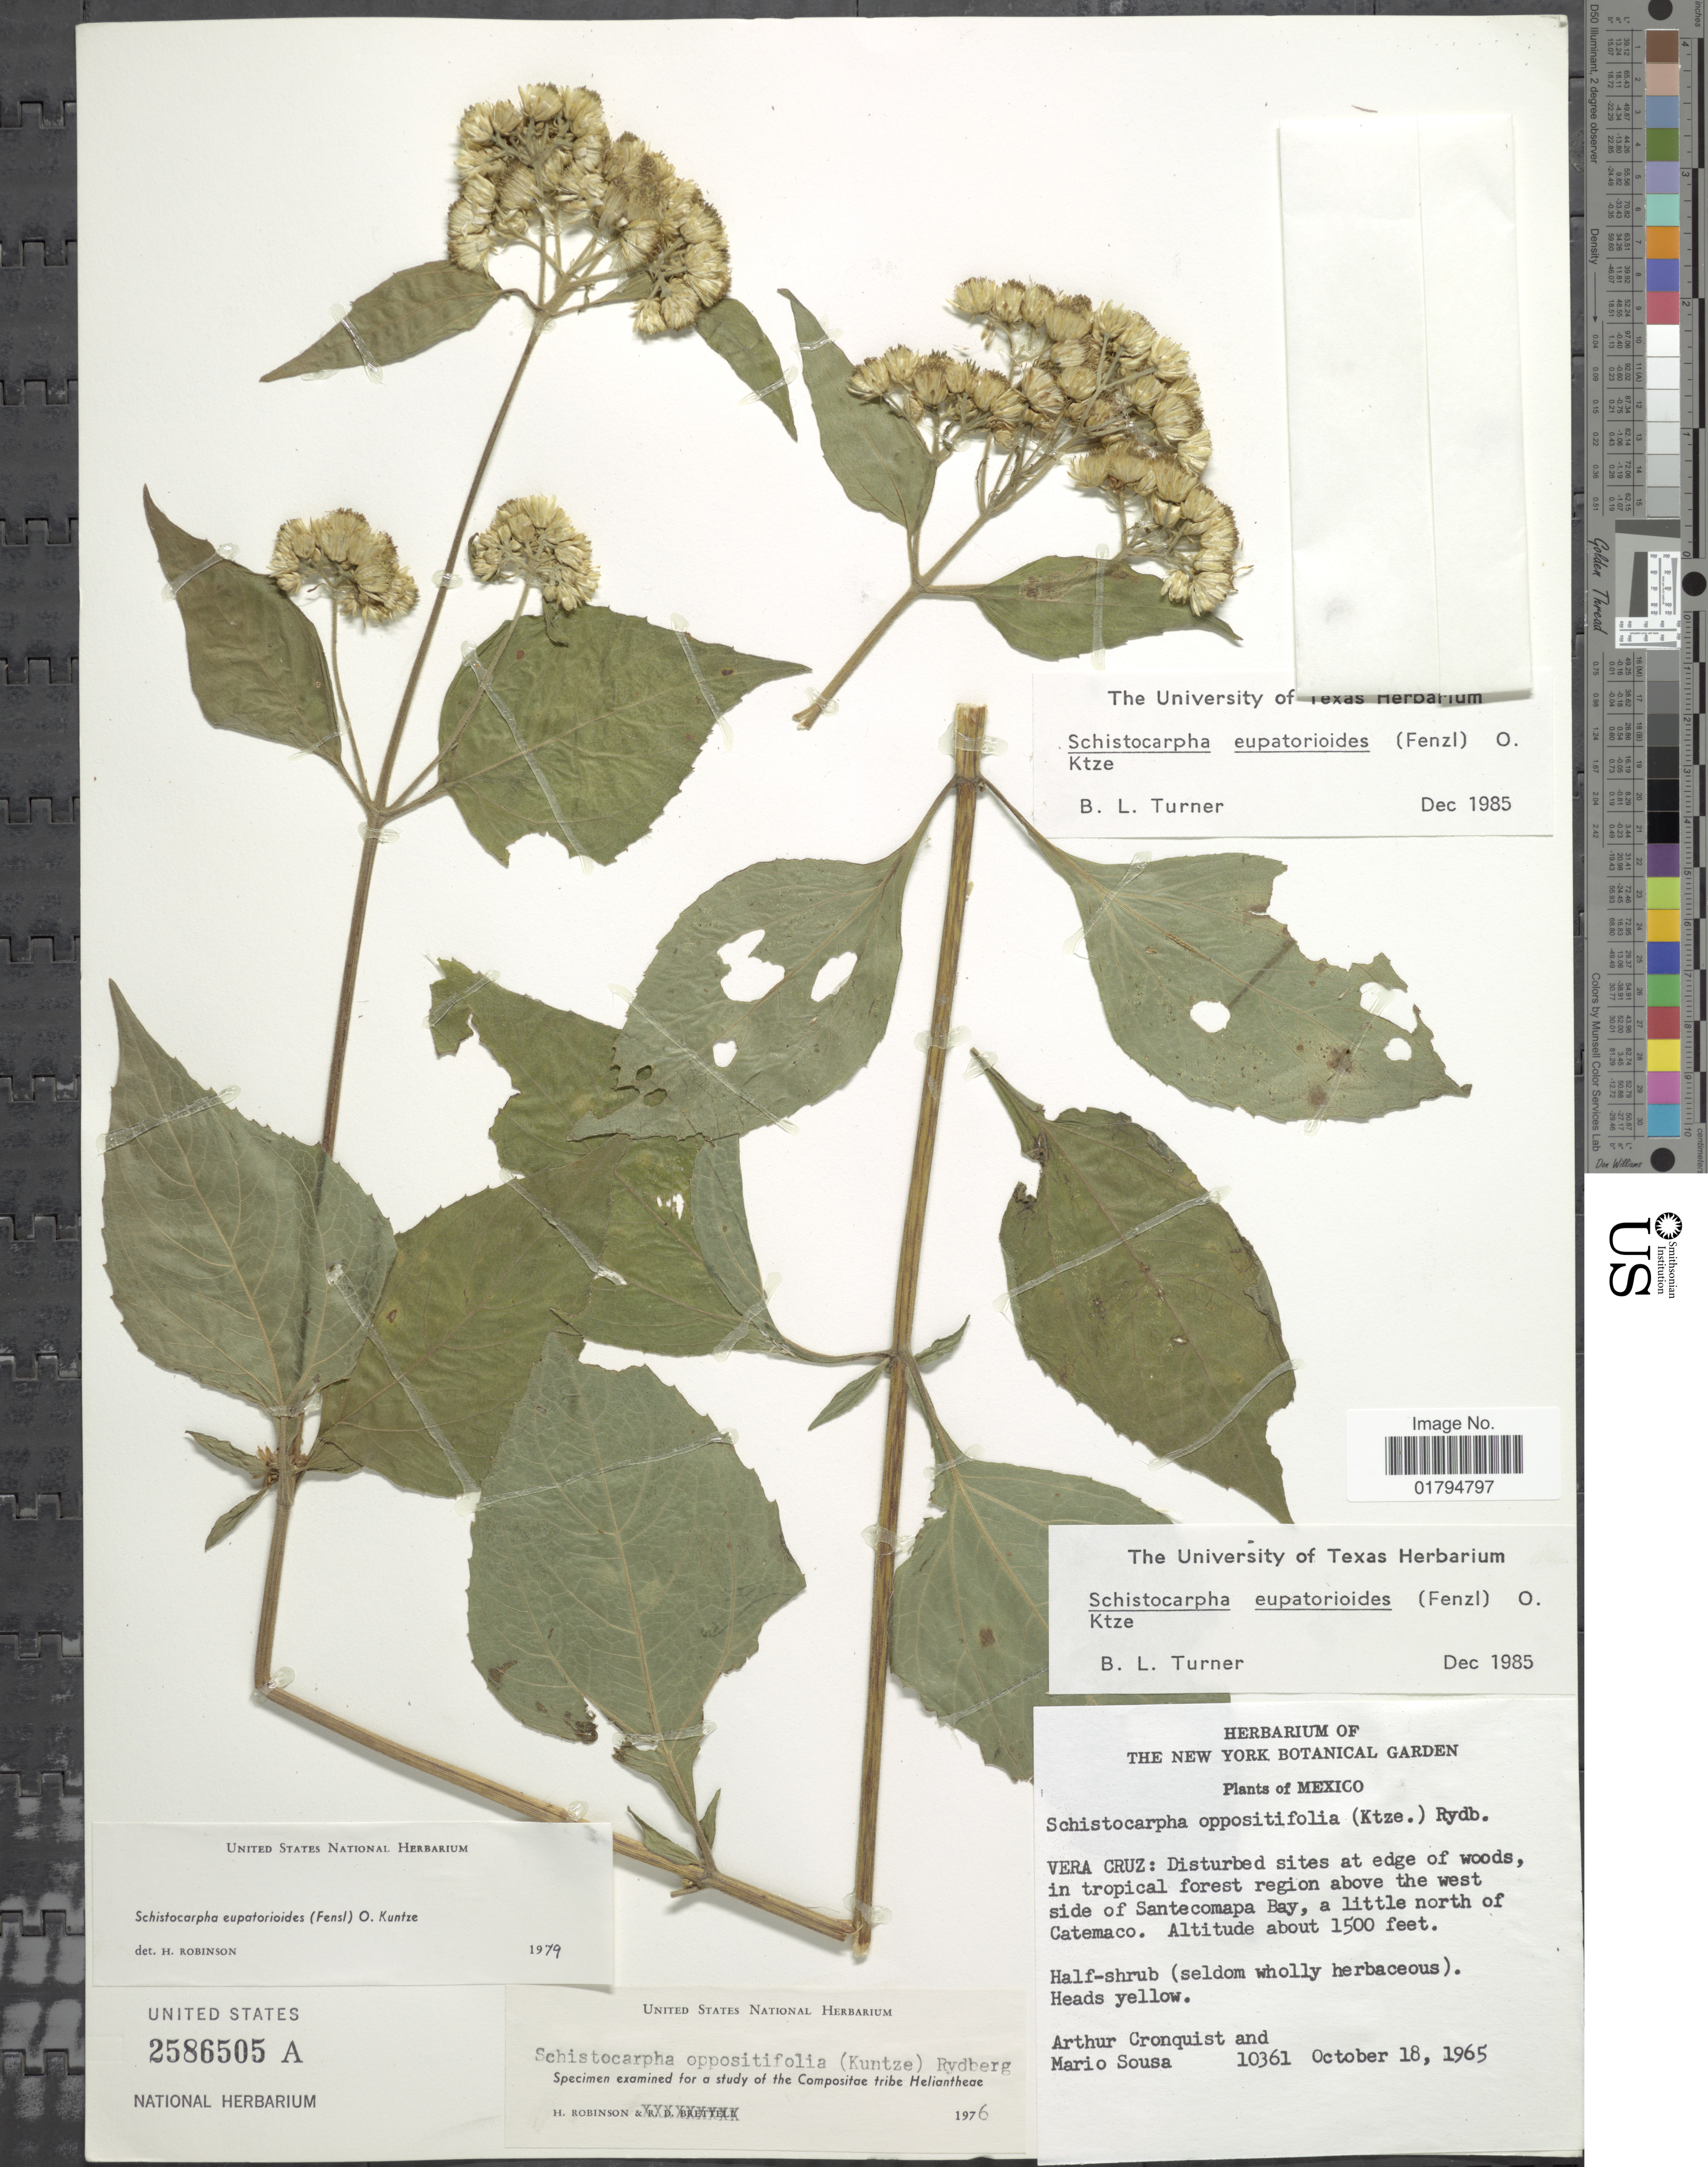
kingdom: Plantae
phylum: Tracheophyta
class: Magnoliopsida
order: Asterales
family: Asteraceae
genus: Schistocarpha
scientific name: Schistocarpha eupatorioides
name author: (Fenzl) Kuntze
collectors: A. J. Cronquist & M. Sousa S.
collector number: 10361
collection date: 1965-10-18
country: Mexico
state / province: Veracruz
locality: Above the west side of Santecomapa Bay, a little north of Catemaco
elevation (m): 457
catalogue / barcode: US 2586505A